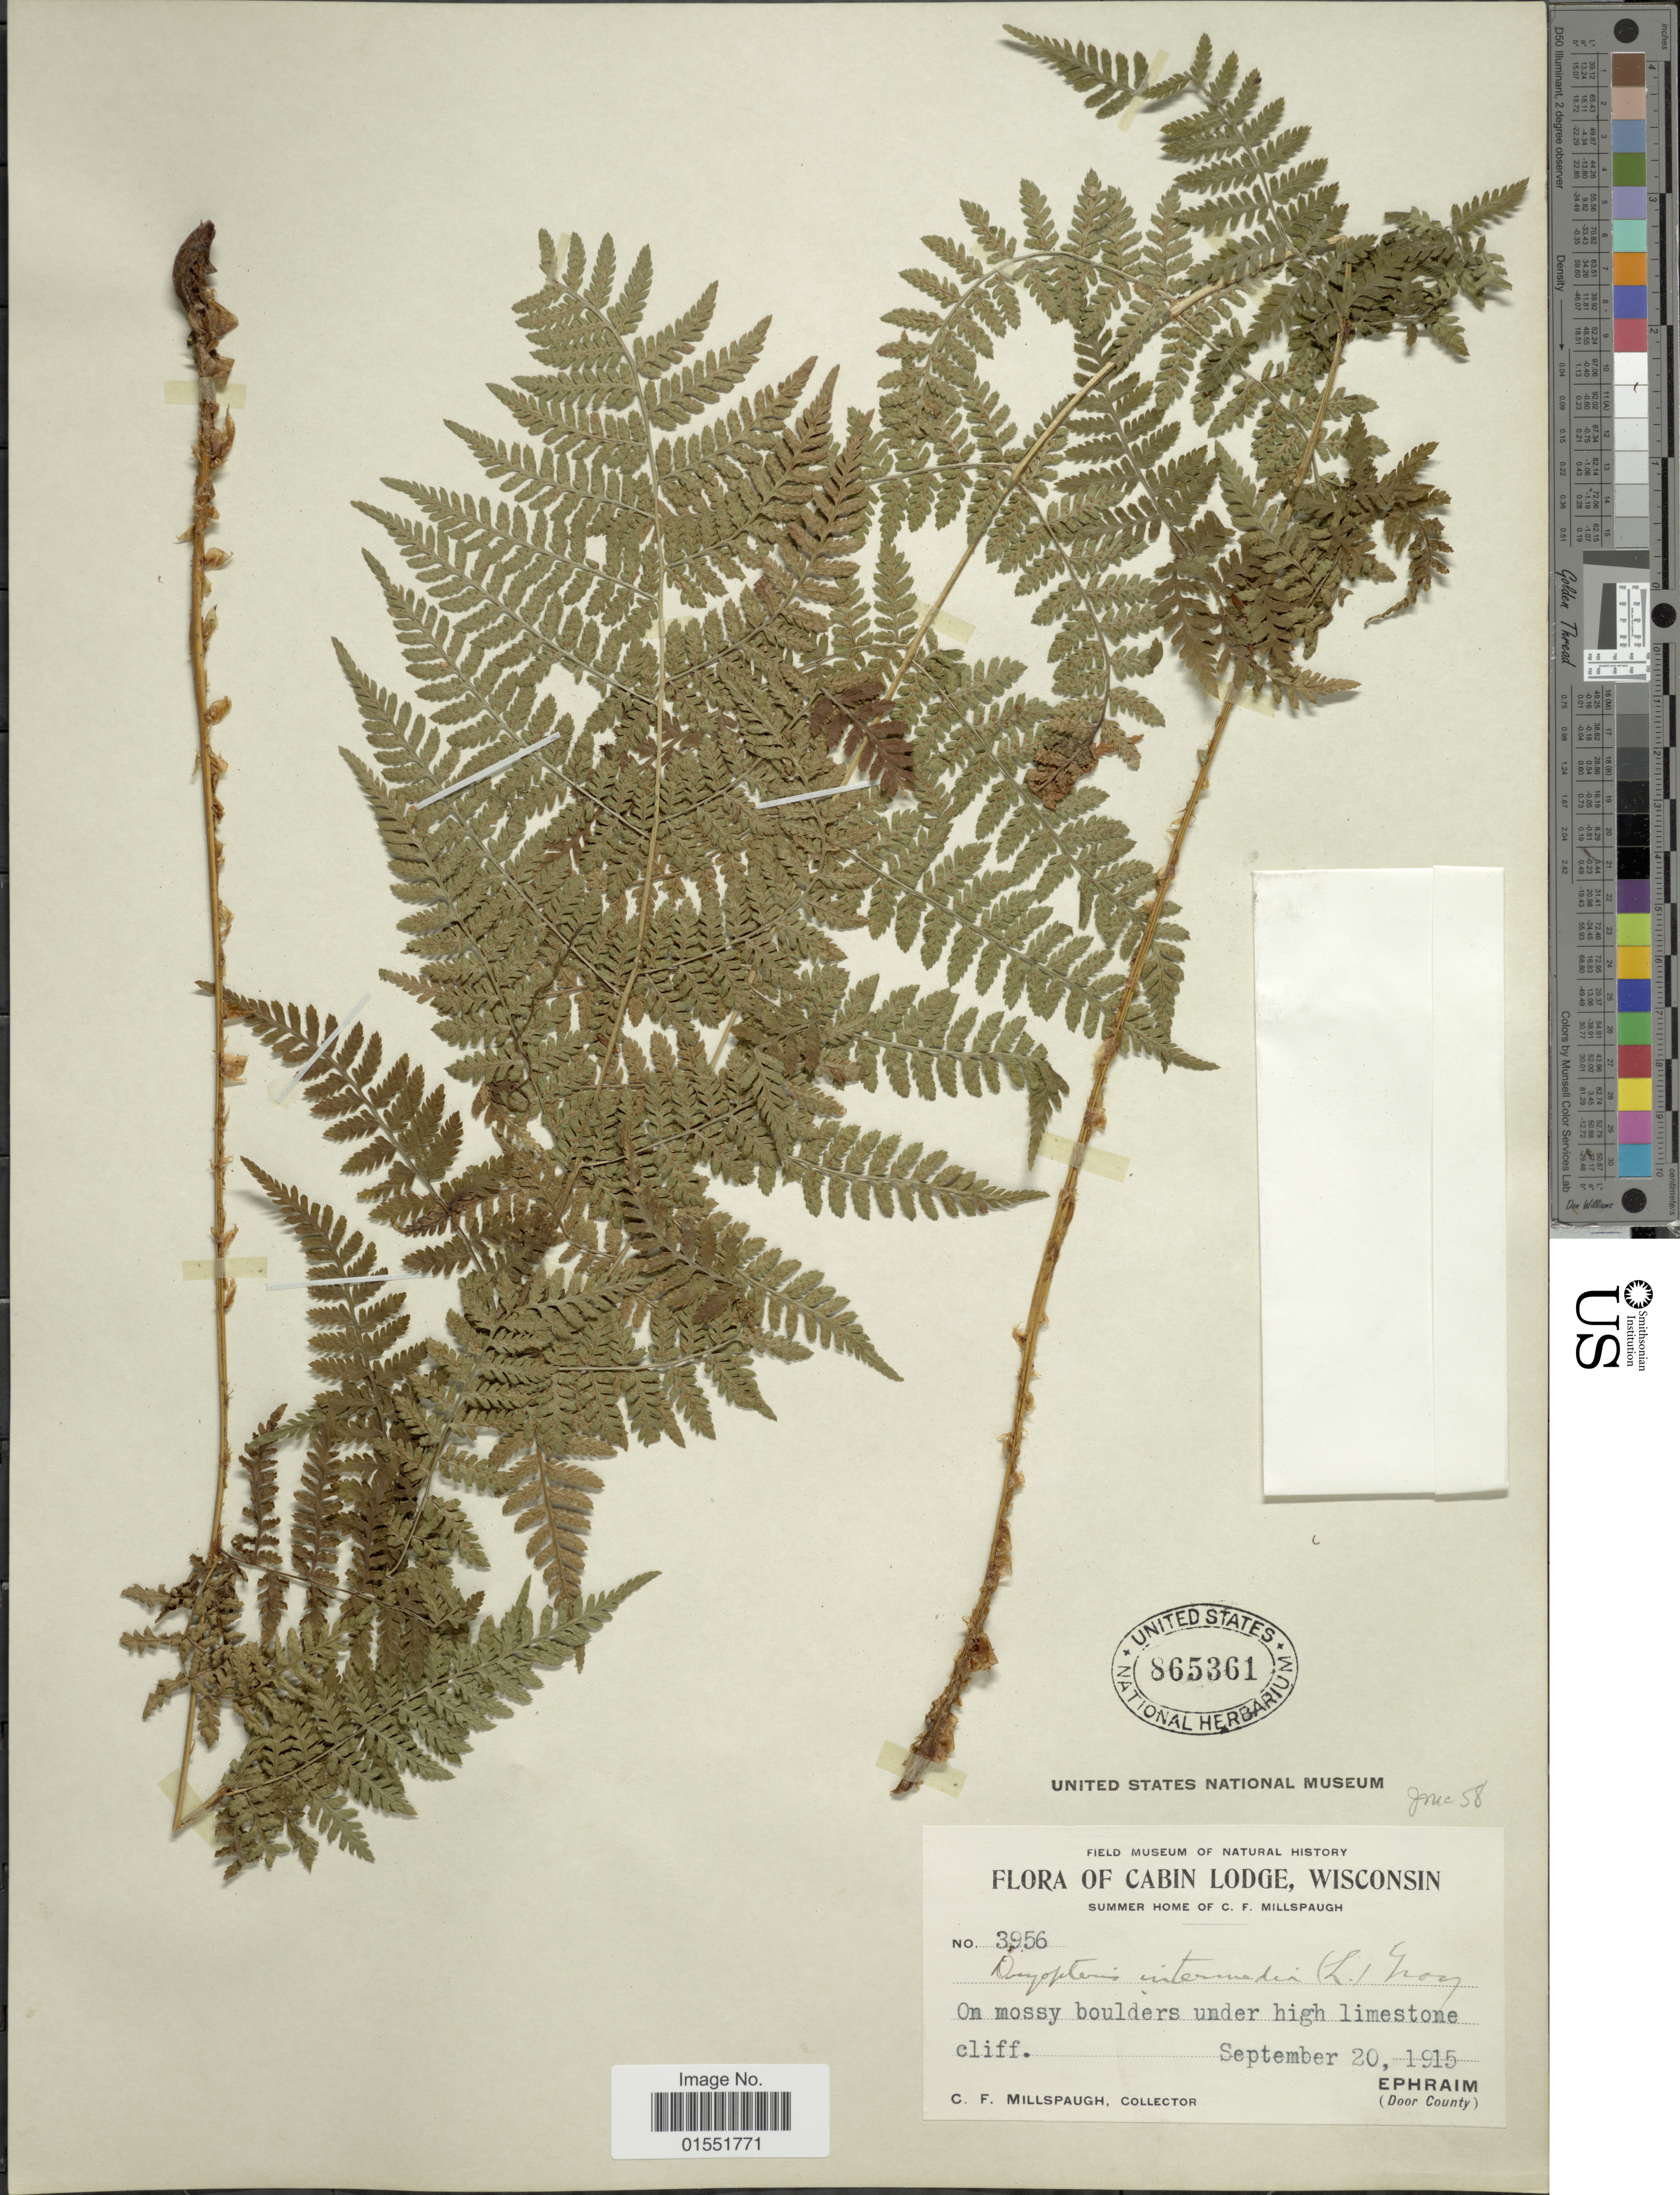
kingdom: Plantae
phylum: Tracheophyta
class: Polypodiopsida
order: Polypodiales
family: Dryopteridaceae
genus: Dryopteris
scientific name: Dryopteris intermedia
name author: (Muhl.) A. Gray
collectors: C. F. Millspaugh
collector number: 3956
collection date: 1915-09-20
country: United States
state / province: Wisconsin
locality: Cabin Lodge. Ephraim (Door County)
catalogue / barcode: US 865361